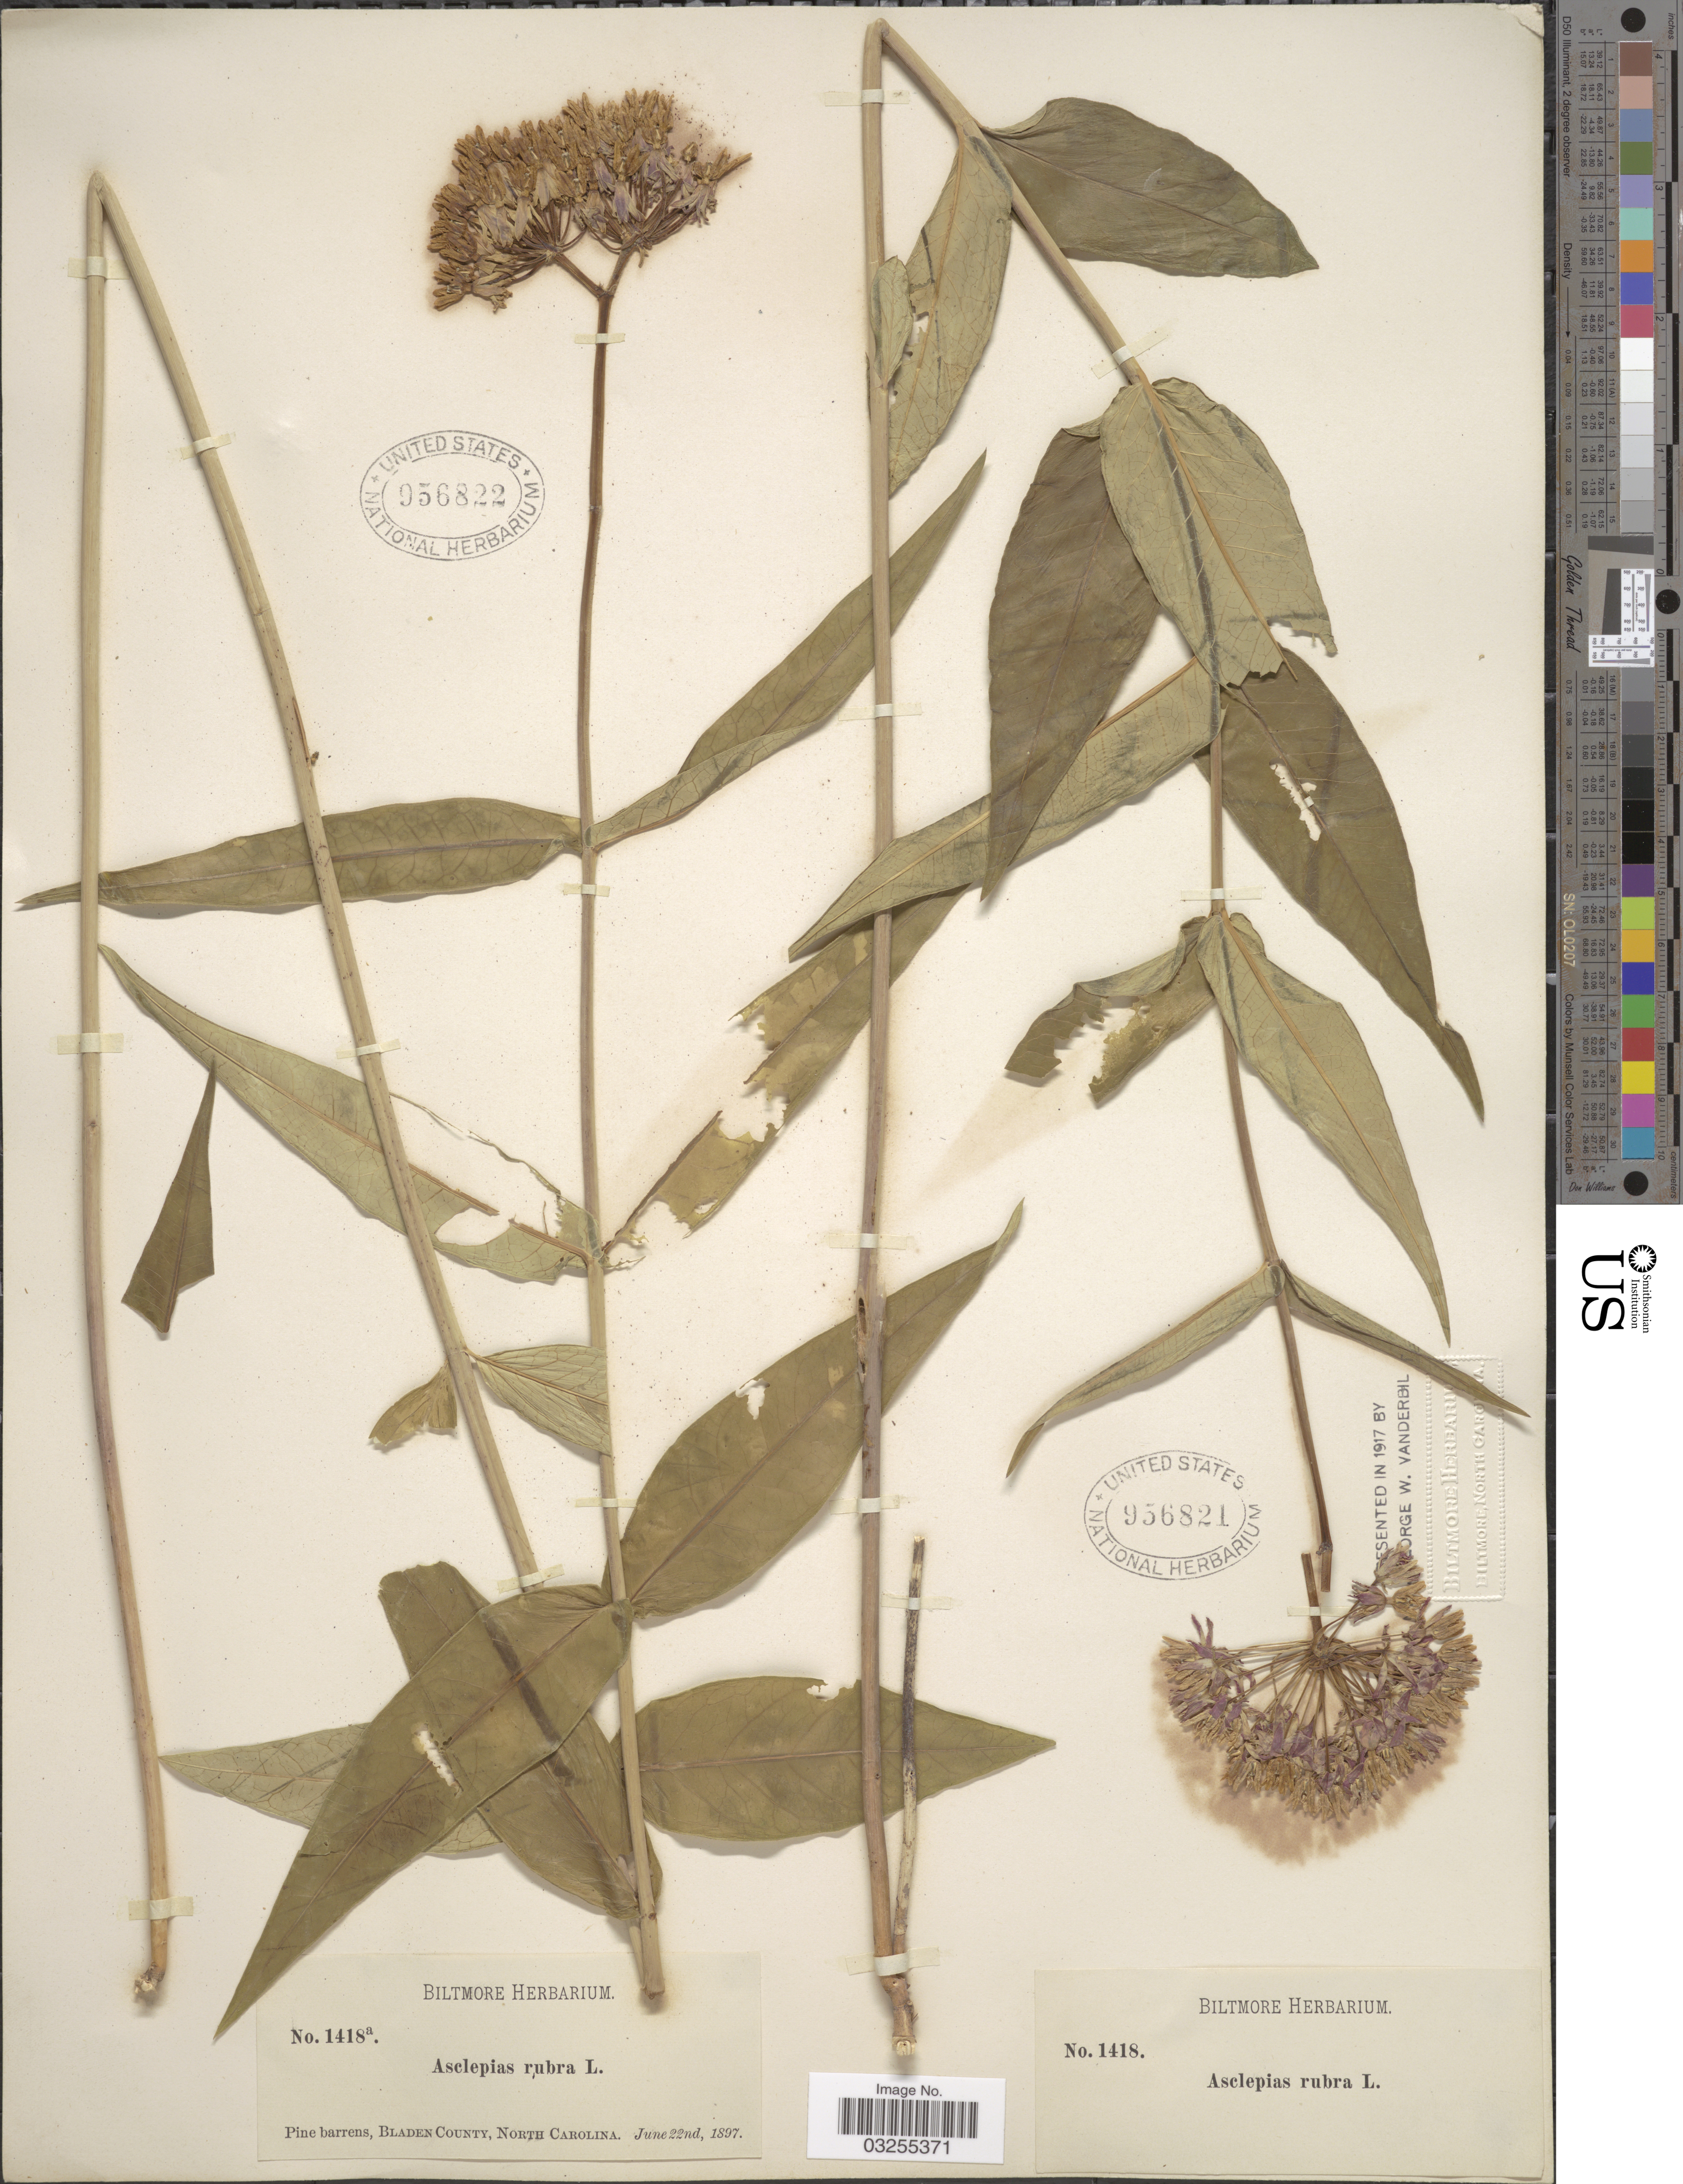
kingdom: Plantae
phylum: Tracheophyta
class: Magnoliopsida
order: Gentianales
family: Apocynaceae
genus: Asclepias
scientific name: Asclepias rubra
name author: L.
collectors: ex herb. Biltmore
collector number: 1418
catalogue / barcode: US 956821